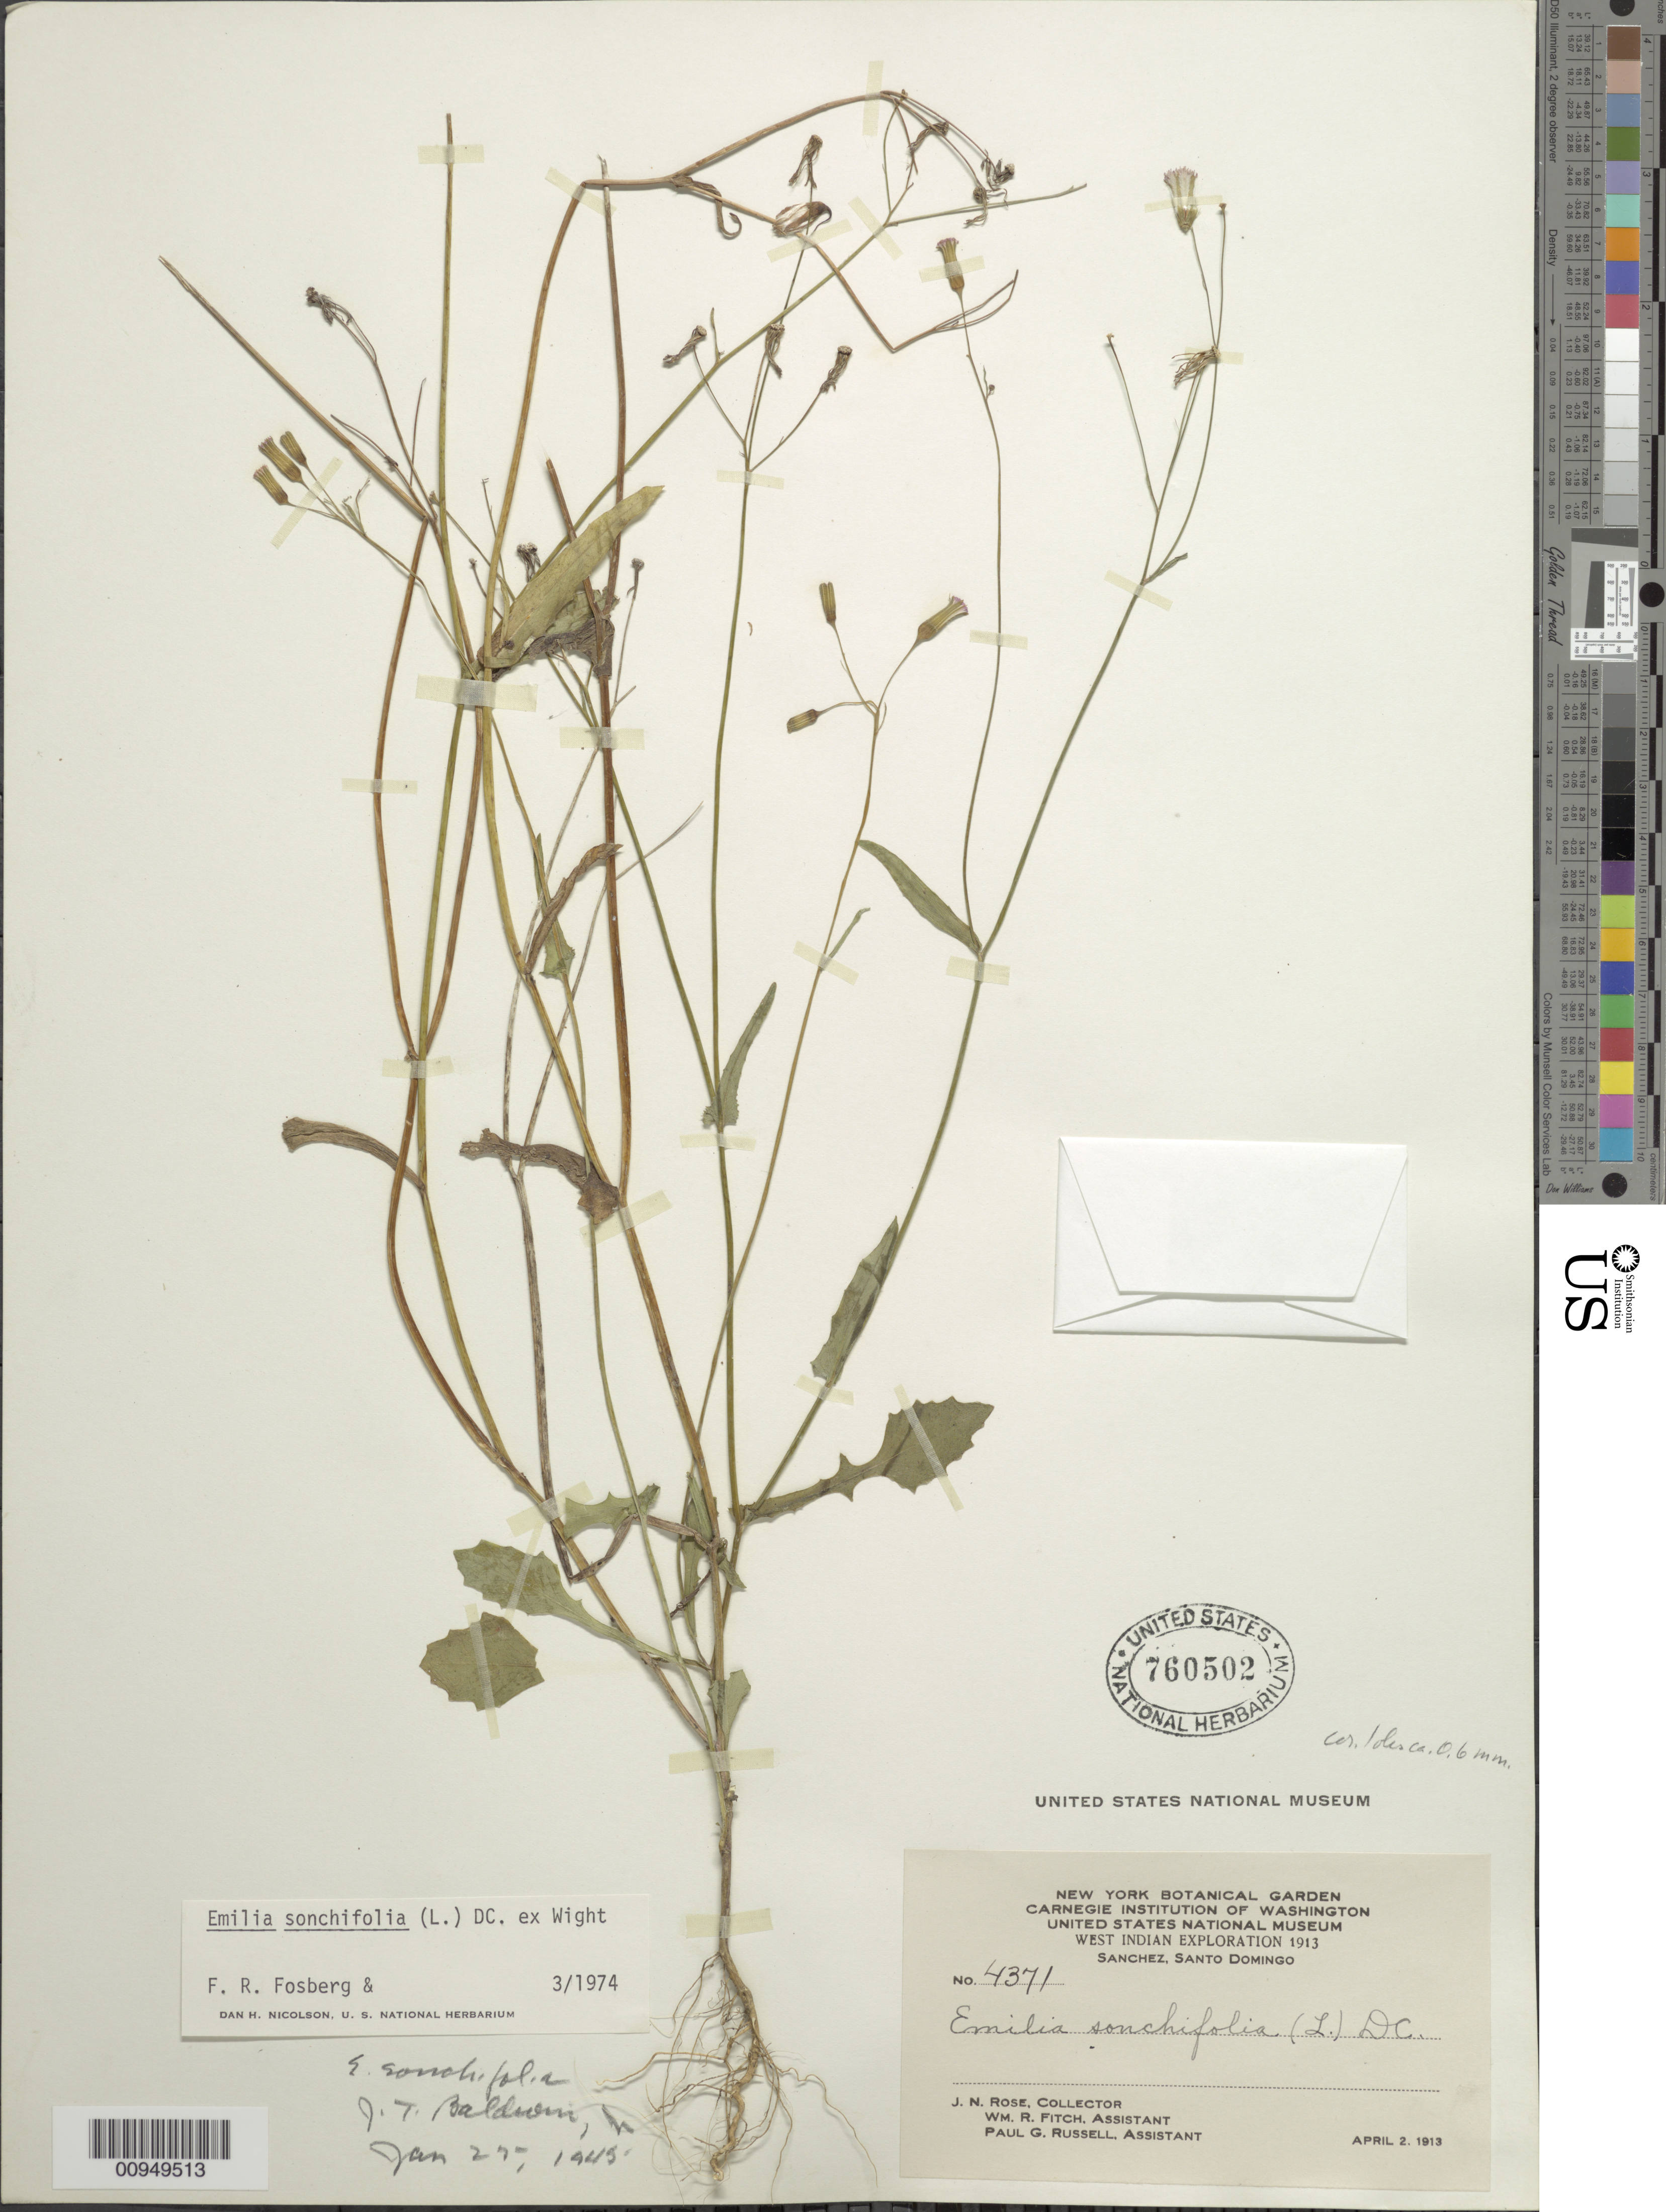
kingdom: Plantae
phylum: Tracheophyta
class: Magnoliopsida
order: Asterales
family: Asteraceae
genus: Emilia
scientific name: Emilia sonchifolia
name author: (L.) DC.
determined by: Fosberg, F. R.; Nicolson, D. H.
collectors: J. N. Rose, W. R. Fitch & P. G. Russell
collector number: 4371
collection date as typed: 02 Apr 1913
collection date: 1913-04-02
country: Dominican Republic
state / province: Sanchez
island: Hispaniola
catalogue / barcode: US 760502